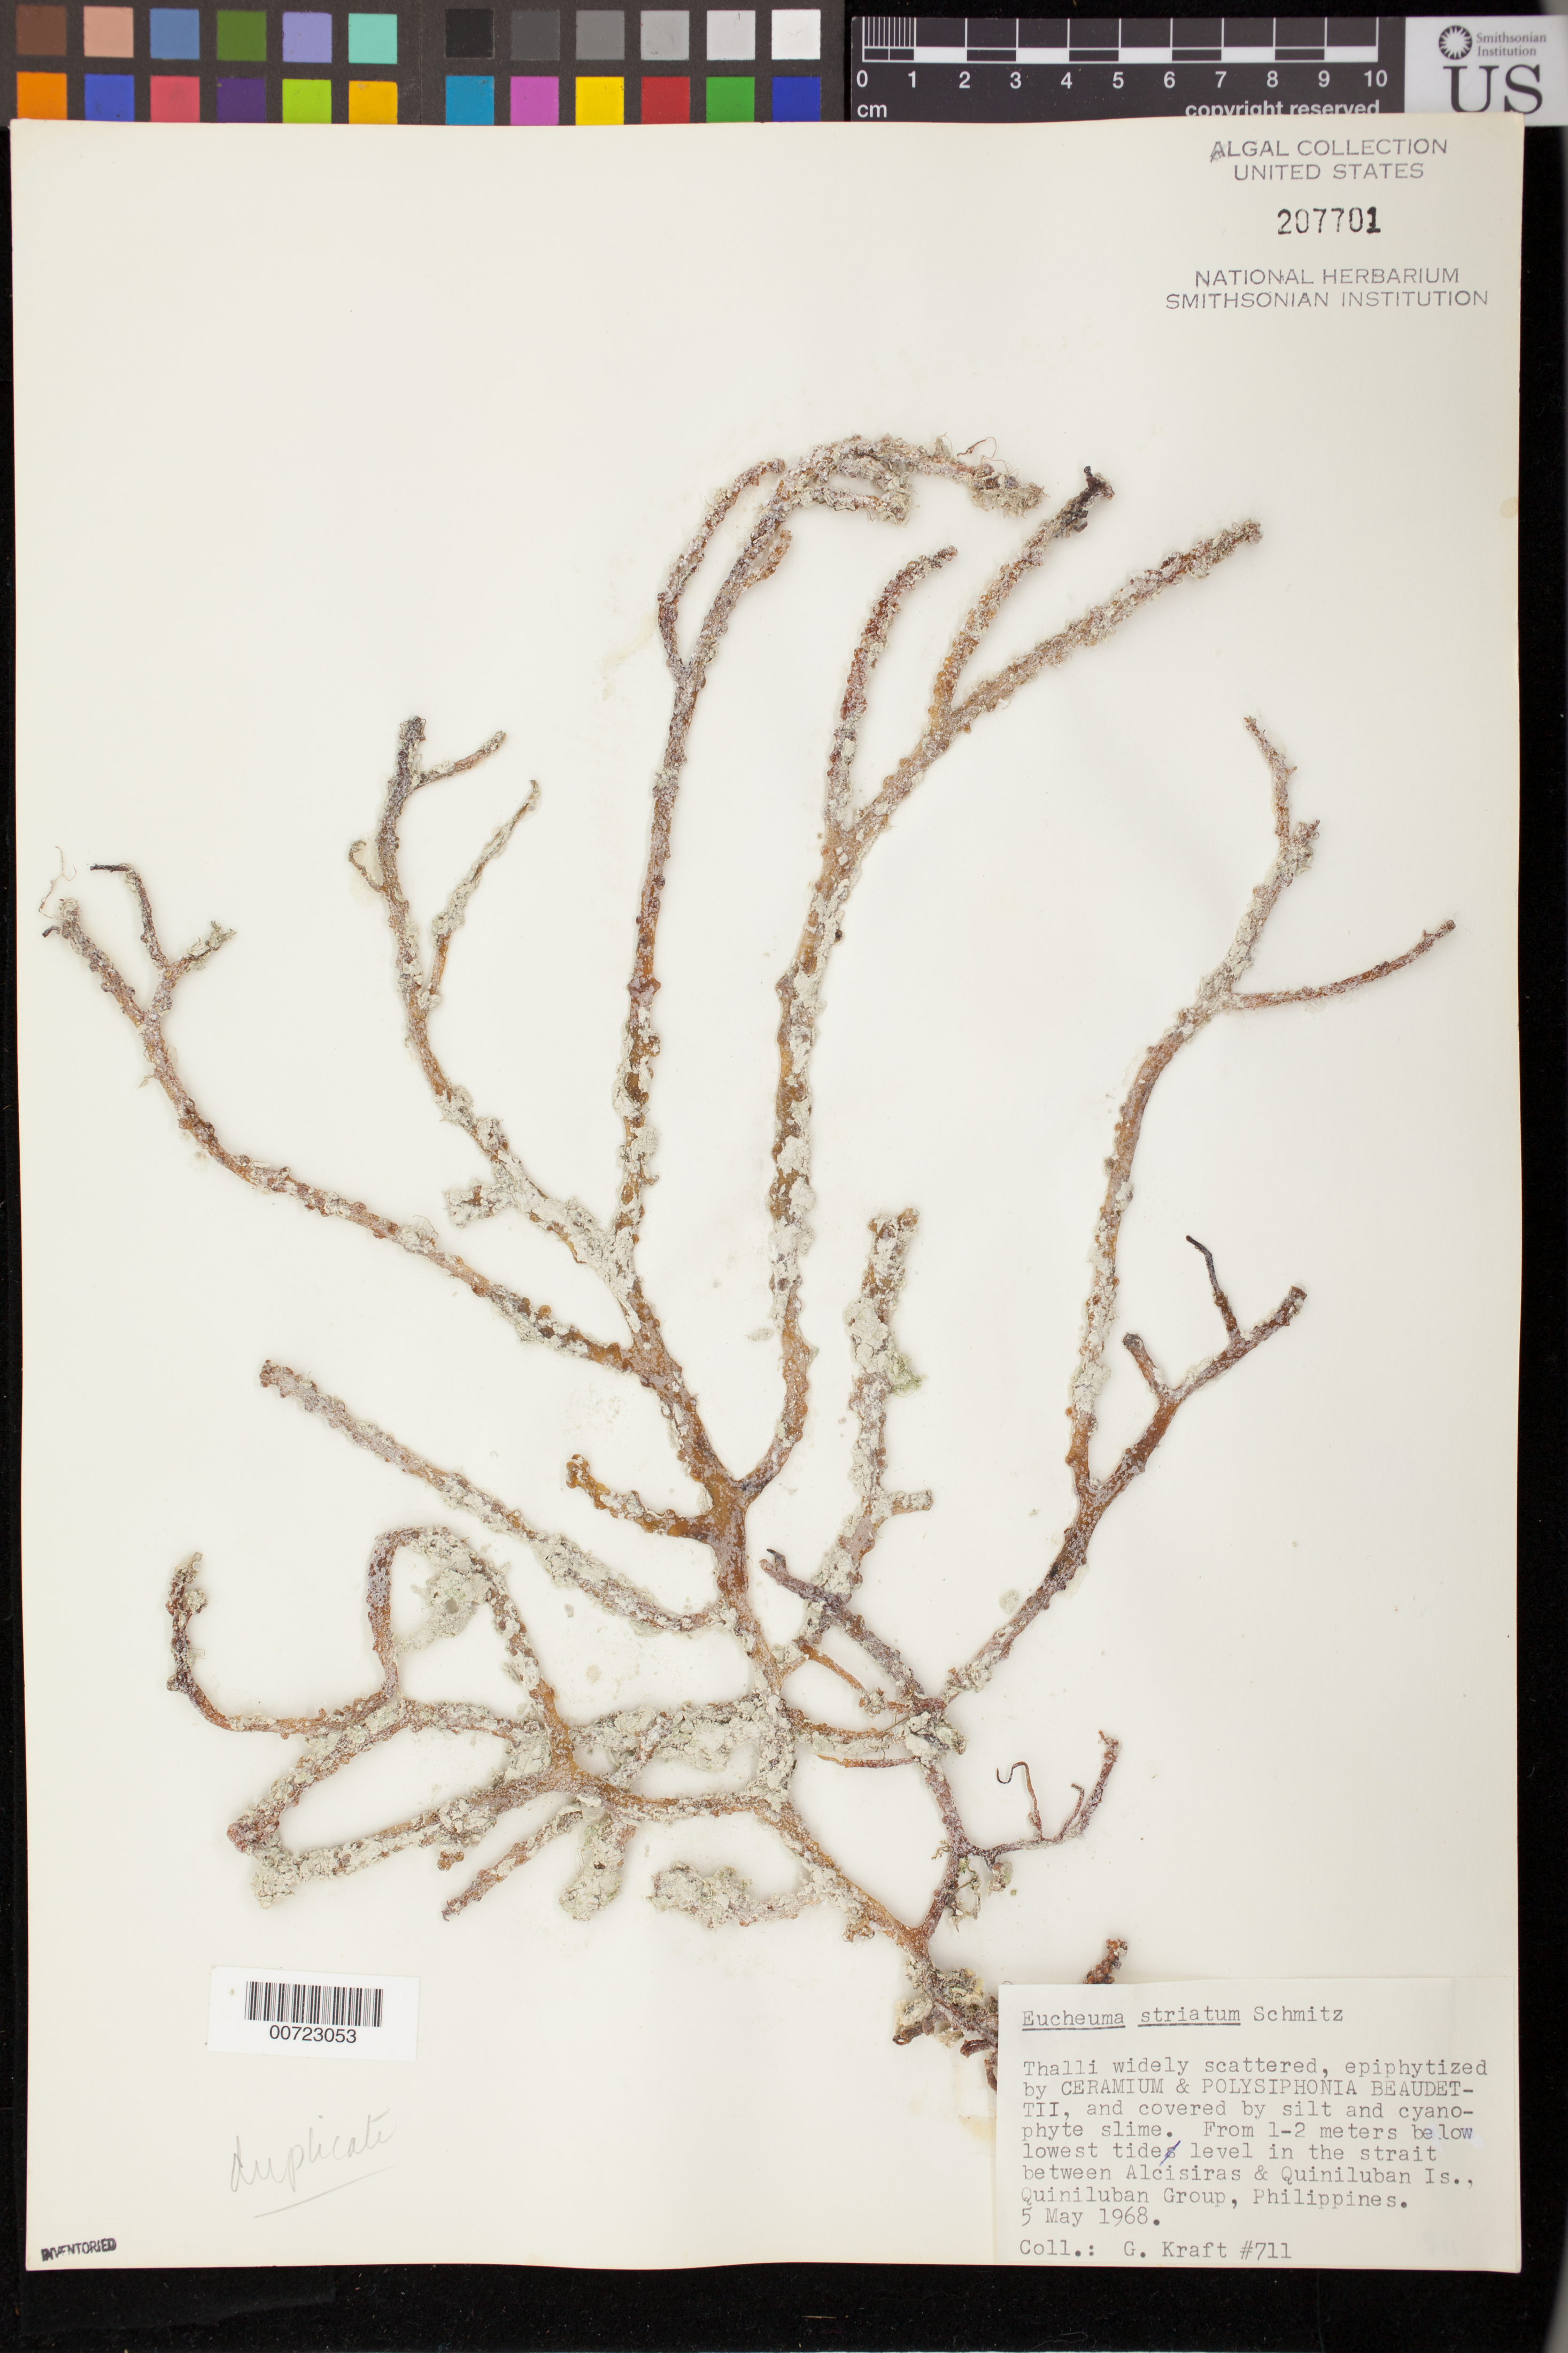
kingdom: Plantae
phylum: Rhodophyta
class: Florideophyceae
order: Gigartinales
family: Solieriaceae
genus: Kappaphycus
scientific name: Kappaphycus striatum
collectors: G. T. Kraft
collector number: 711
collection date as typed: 05 May 1968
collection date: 1968-05-05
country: Philippines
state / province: Mimaropa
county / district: Palawan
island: Quiniluban Group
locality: Strait between Alcisiras Island and Quiniluban Island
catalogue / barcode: US 207701